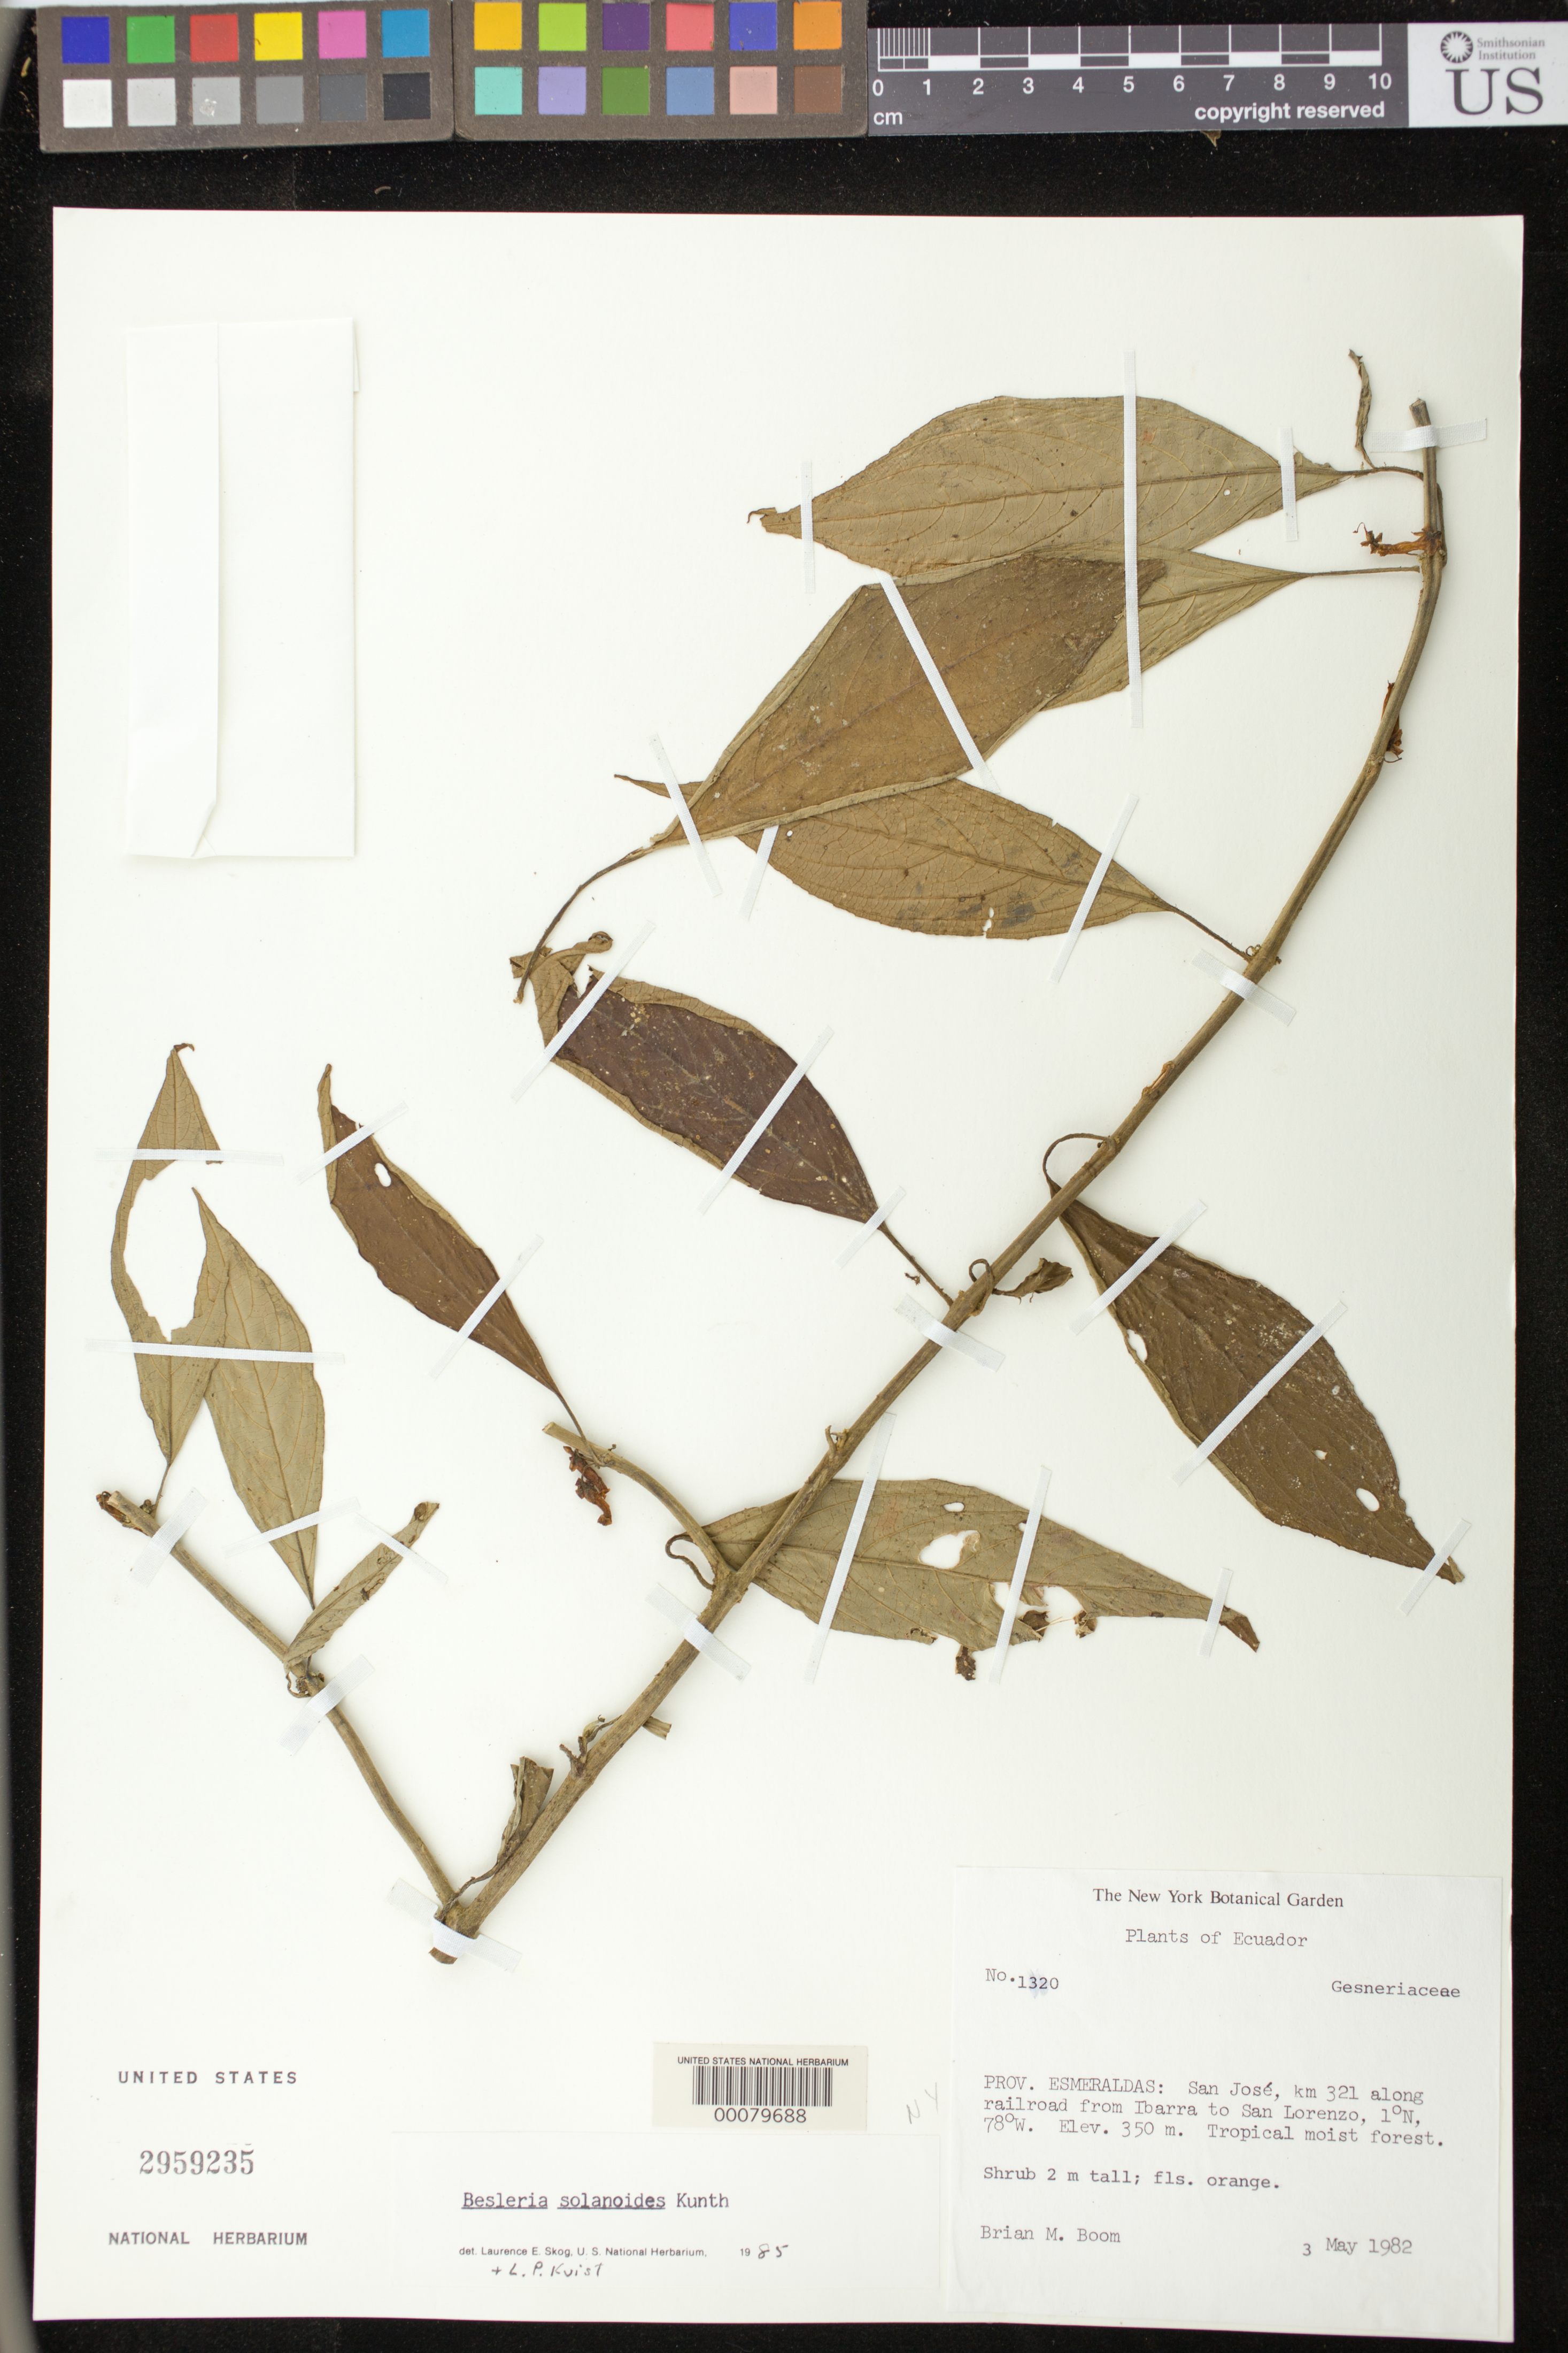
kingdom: Plantae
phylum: Tracheophyta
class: Magnoliopsida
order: Lamiales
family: Gesneriaceae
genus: Besleria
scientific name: Besleria solanoides var. solanoides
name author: Kunth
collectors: B. M. Boom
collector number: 1320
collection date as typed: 03 May 1982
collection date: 1982-05-03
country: Ecuador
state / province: Esmeraldas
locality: San Jose, km 321 along railroad from Ibarra to San Lorenzo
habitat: Tropical moist forest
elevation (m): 350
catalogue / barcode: US 2959235